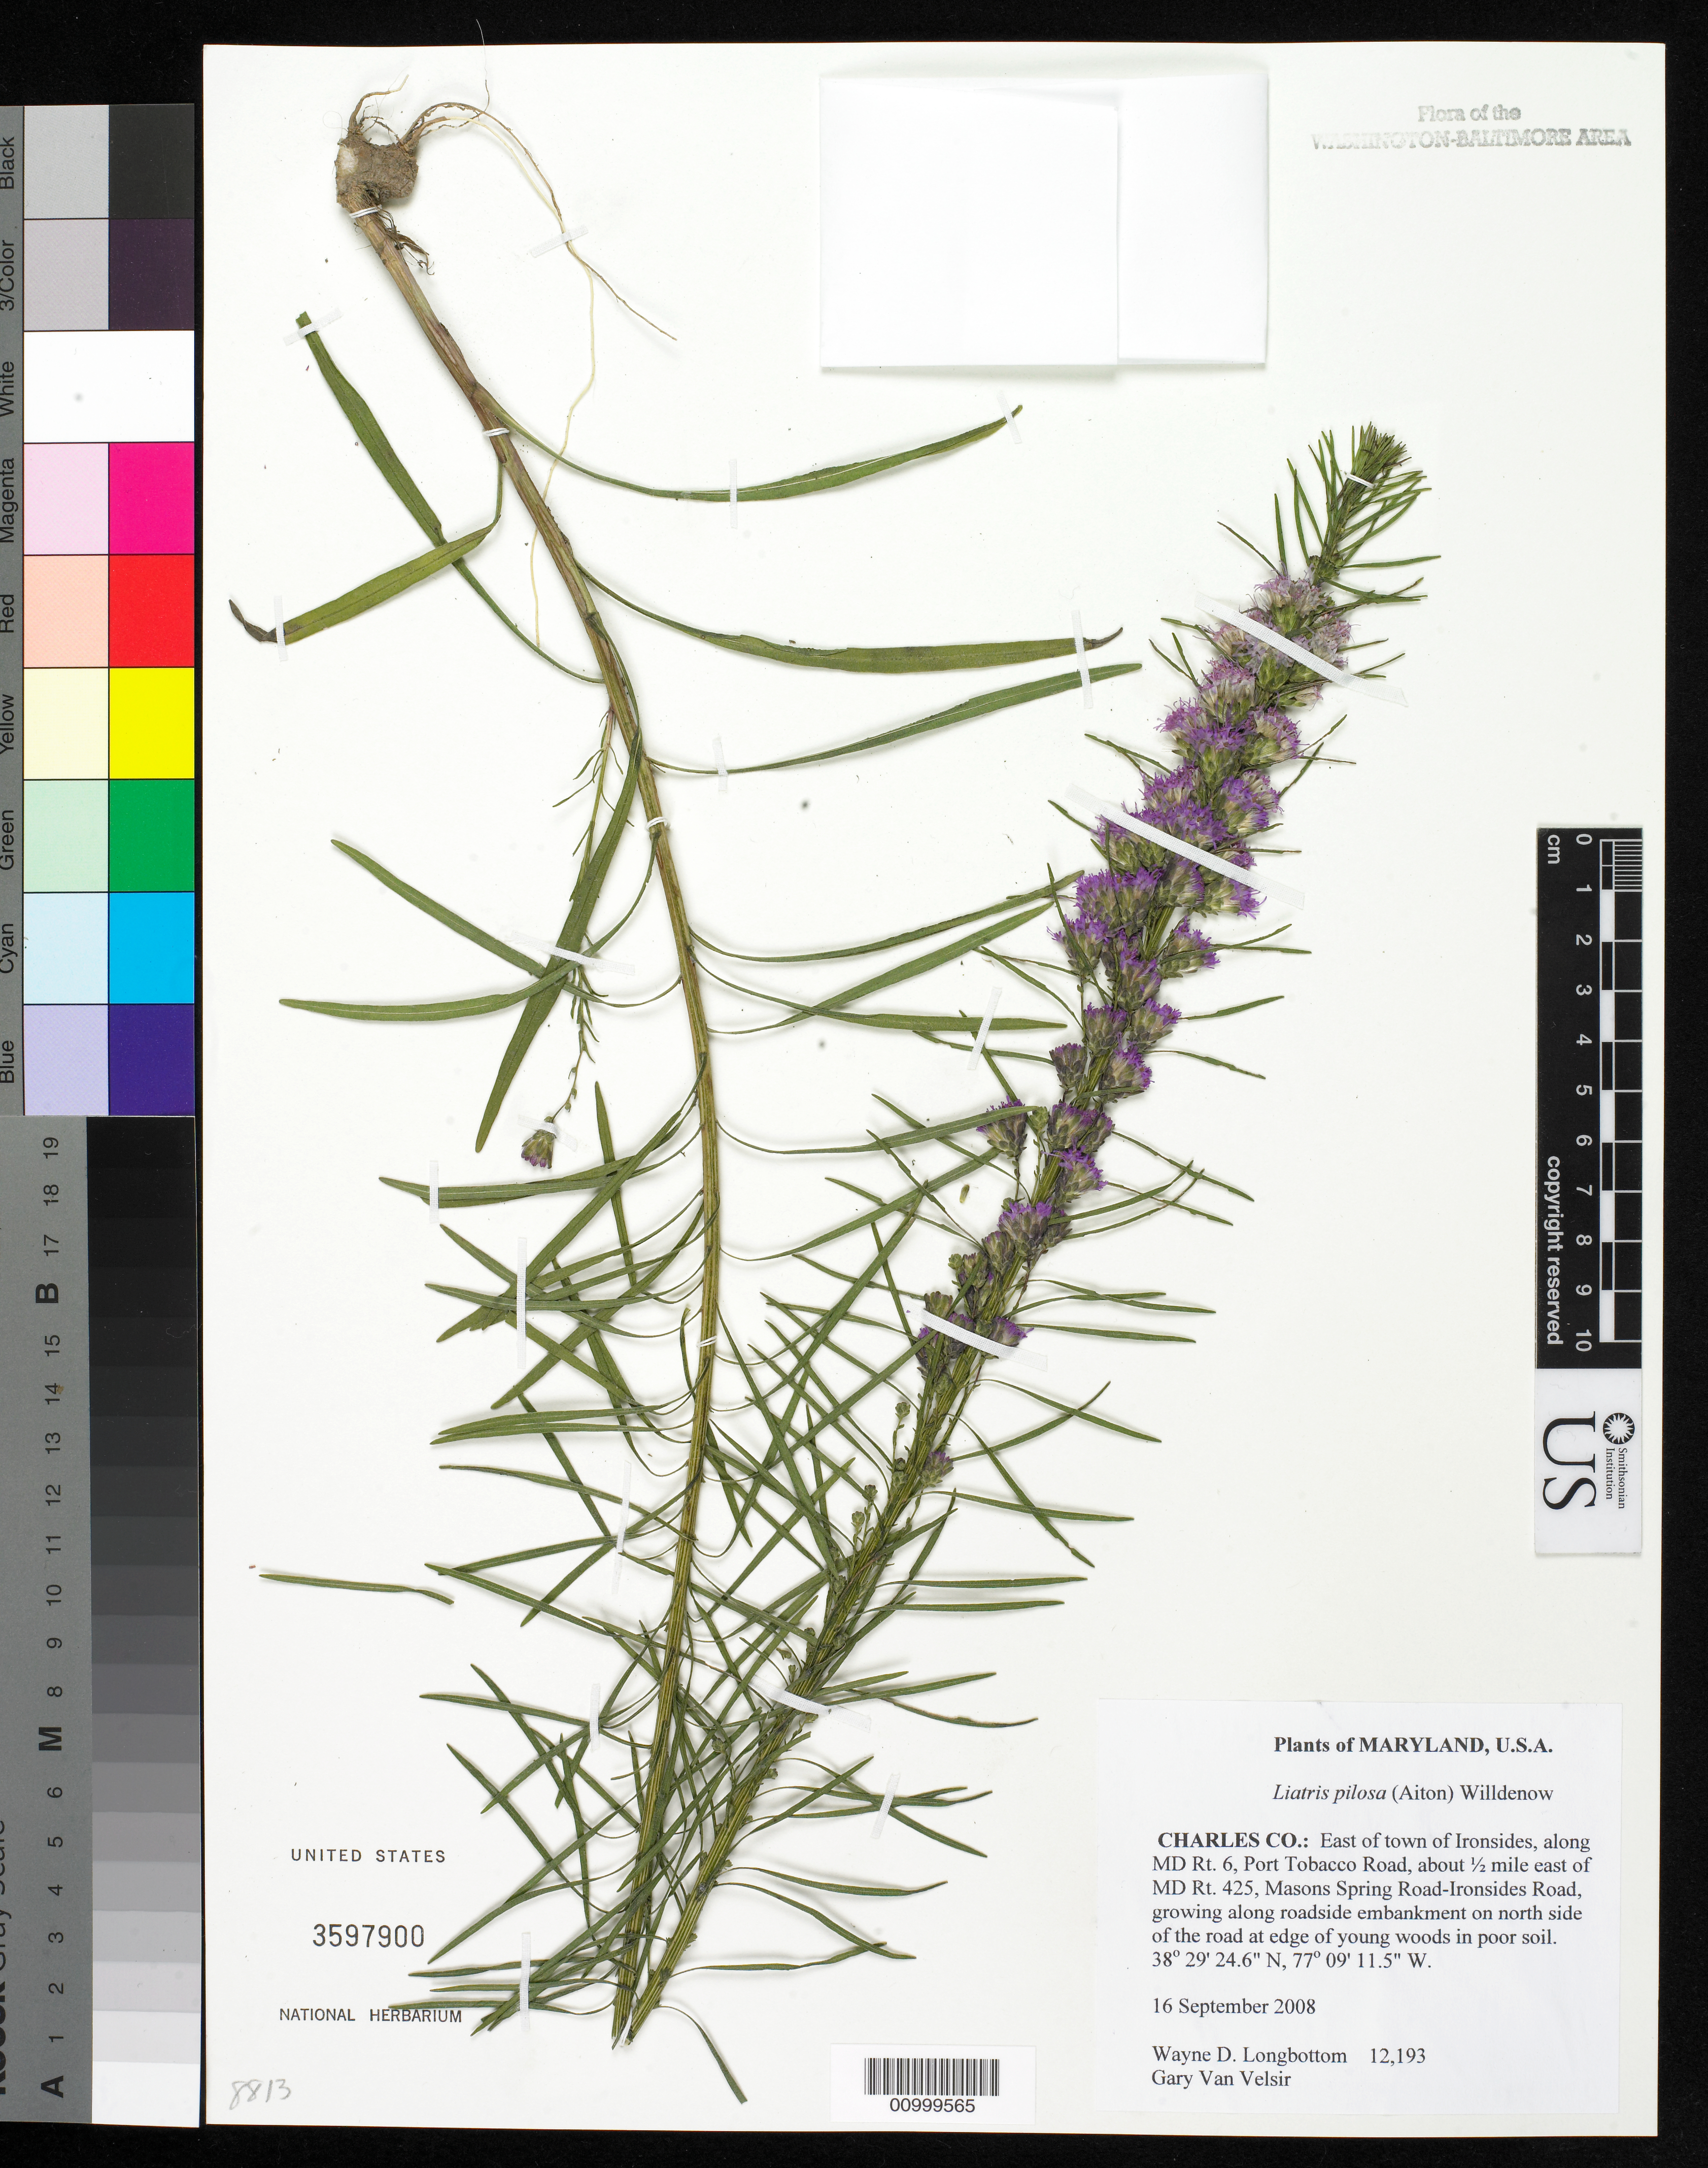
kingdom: Plantae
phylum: Tracheophyta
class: Magnoliopsida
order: Asterales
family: Asteraceae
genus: Liatris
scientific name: Liatris pilosa var. pilosa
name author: (Aiton) Willd.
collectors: W. D. Longbottom & G. Van Velsir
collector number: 12193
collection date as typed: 16 Sep 2008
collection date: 2008-09-16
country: United States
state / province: Maryland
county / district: Charles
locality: East of town of Ironsides, along MD Rt. 6, Port Tobacco Road, about .5 mile east of MD Rt.425, Mason Spring Road - Ironsides Road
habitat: growing along roadside embankment on north side of the road at edge of young woods in poor soil.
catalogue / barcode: US 3597900